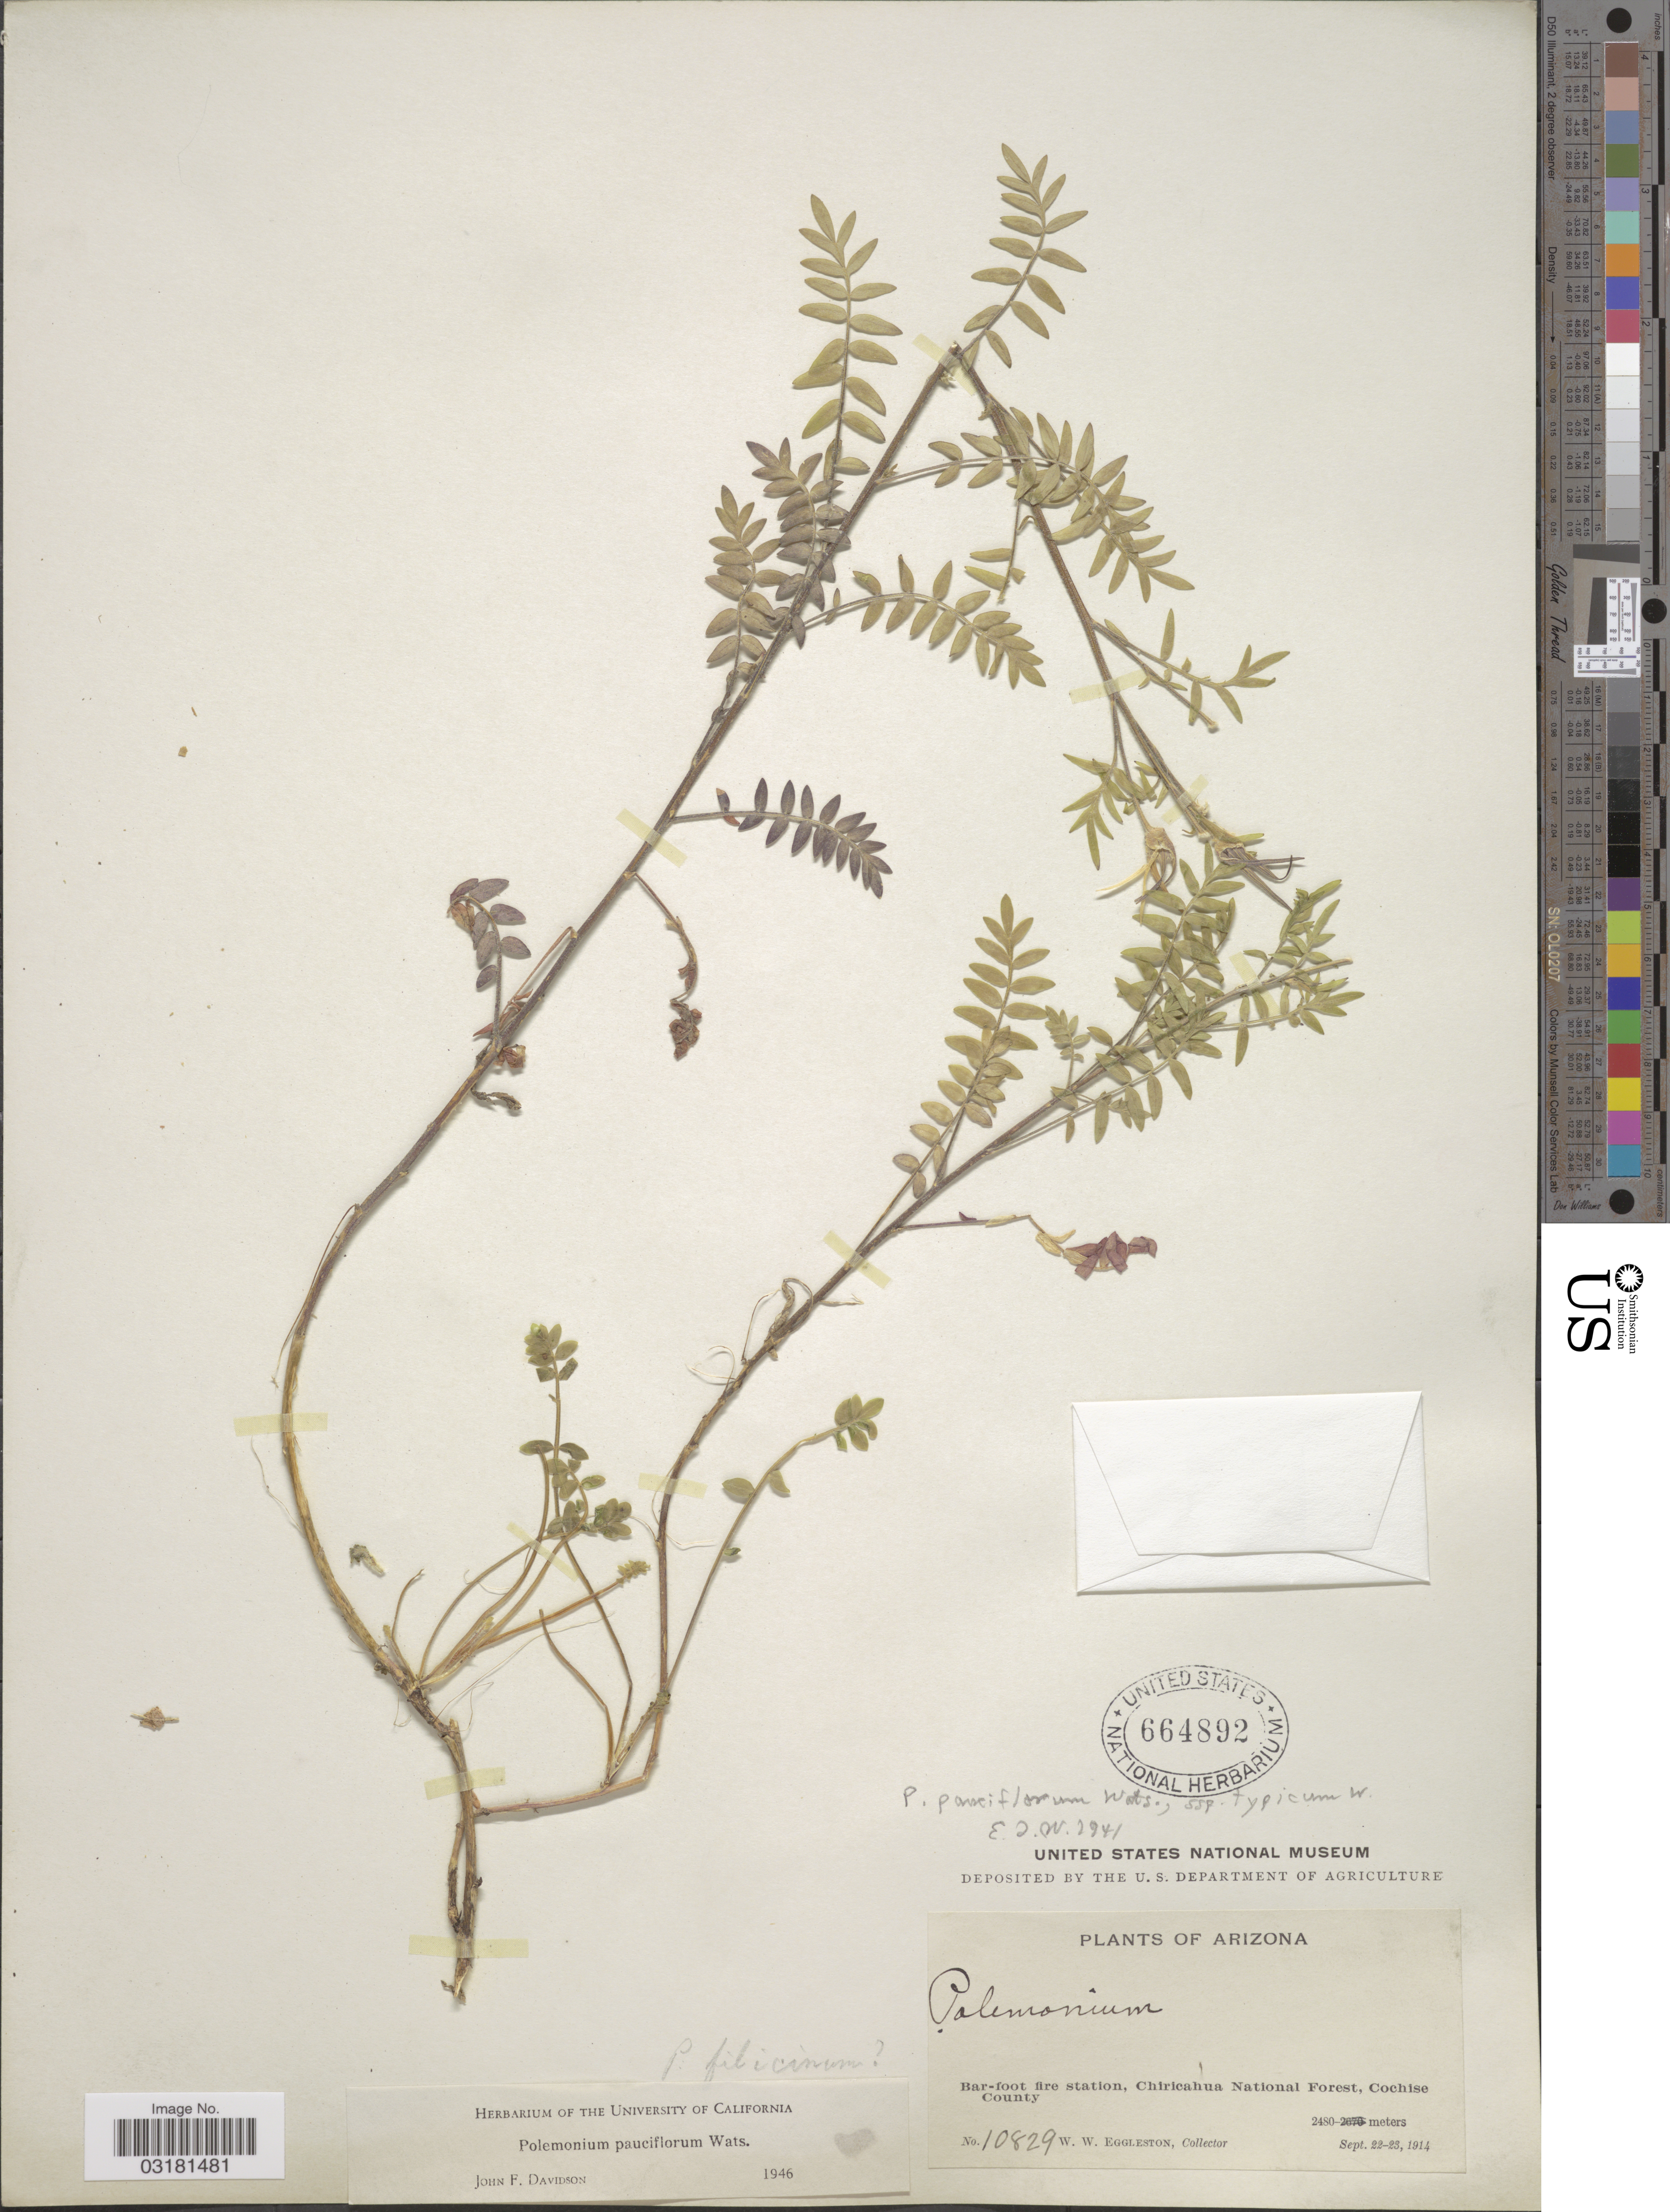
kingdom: Plantae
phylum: Tracheophyta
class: Magnoliopsida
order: Ericales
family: Polemoniaceae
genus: Polemonium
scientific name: Polemonium pauciflorum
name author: S. Watson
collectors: W. W. Eggleston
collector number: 10829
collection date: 1914-09-22/1914-09-23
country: United States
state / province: Arizona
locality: Bar-foot fire station, Chiricahua National Forest, Cochise County.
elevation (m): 2480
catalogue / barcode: US 664892